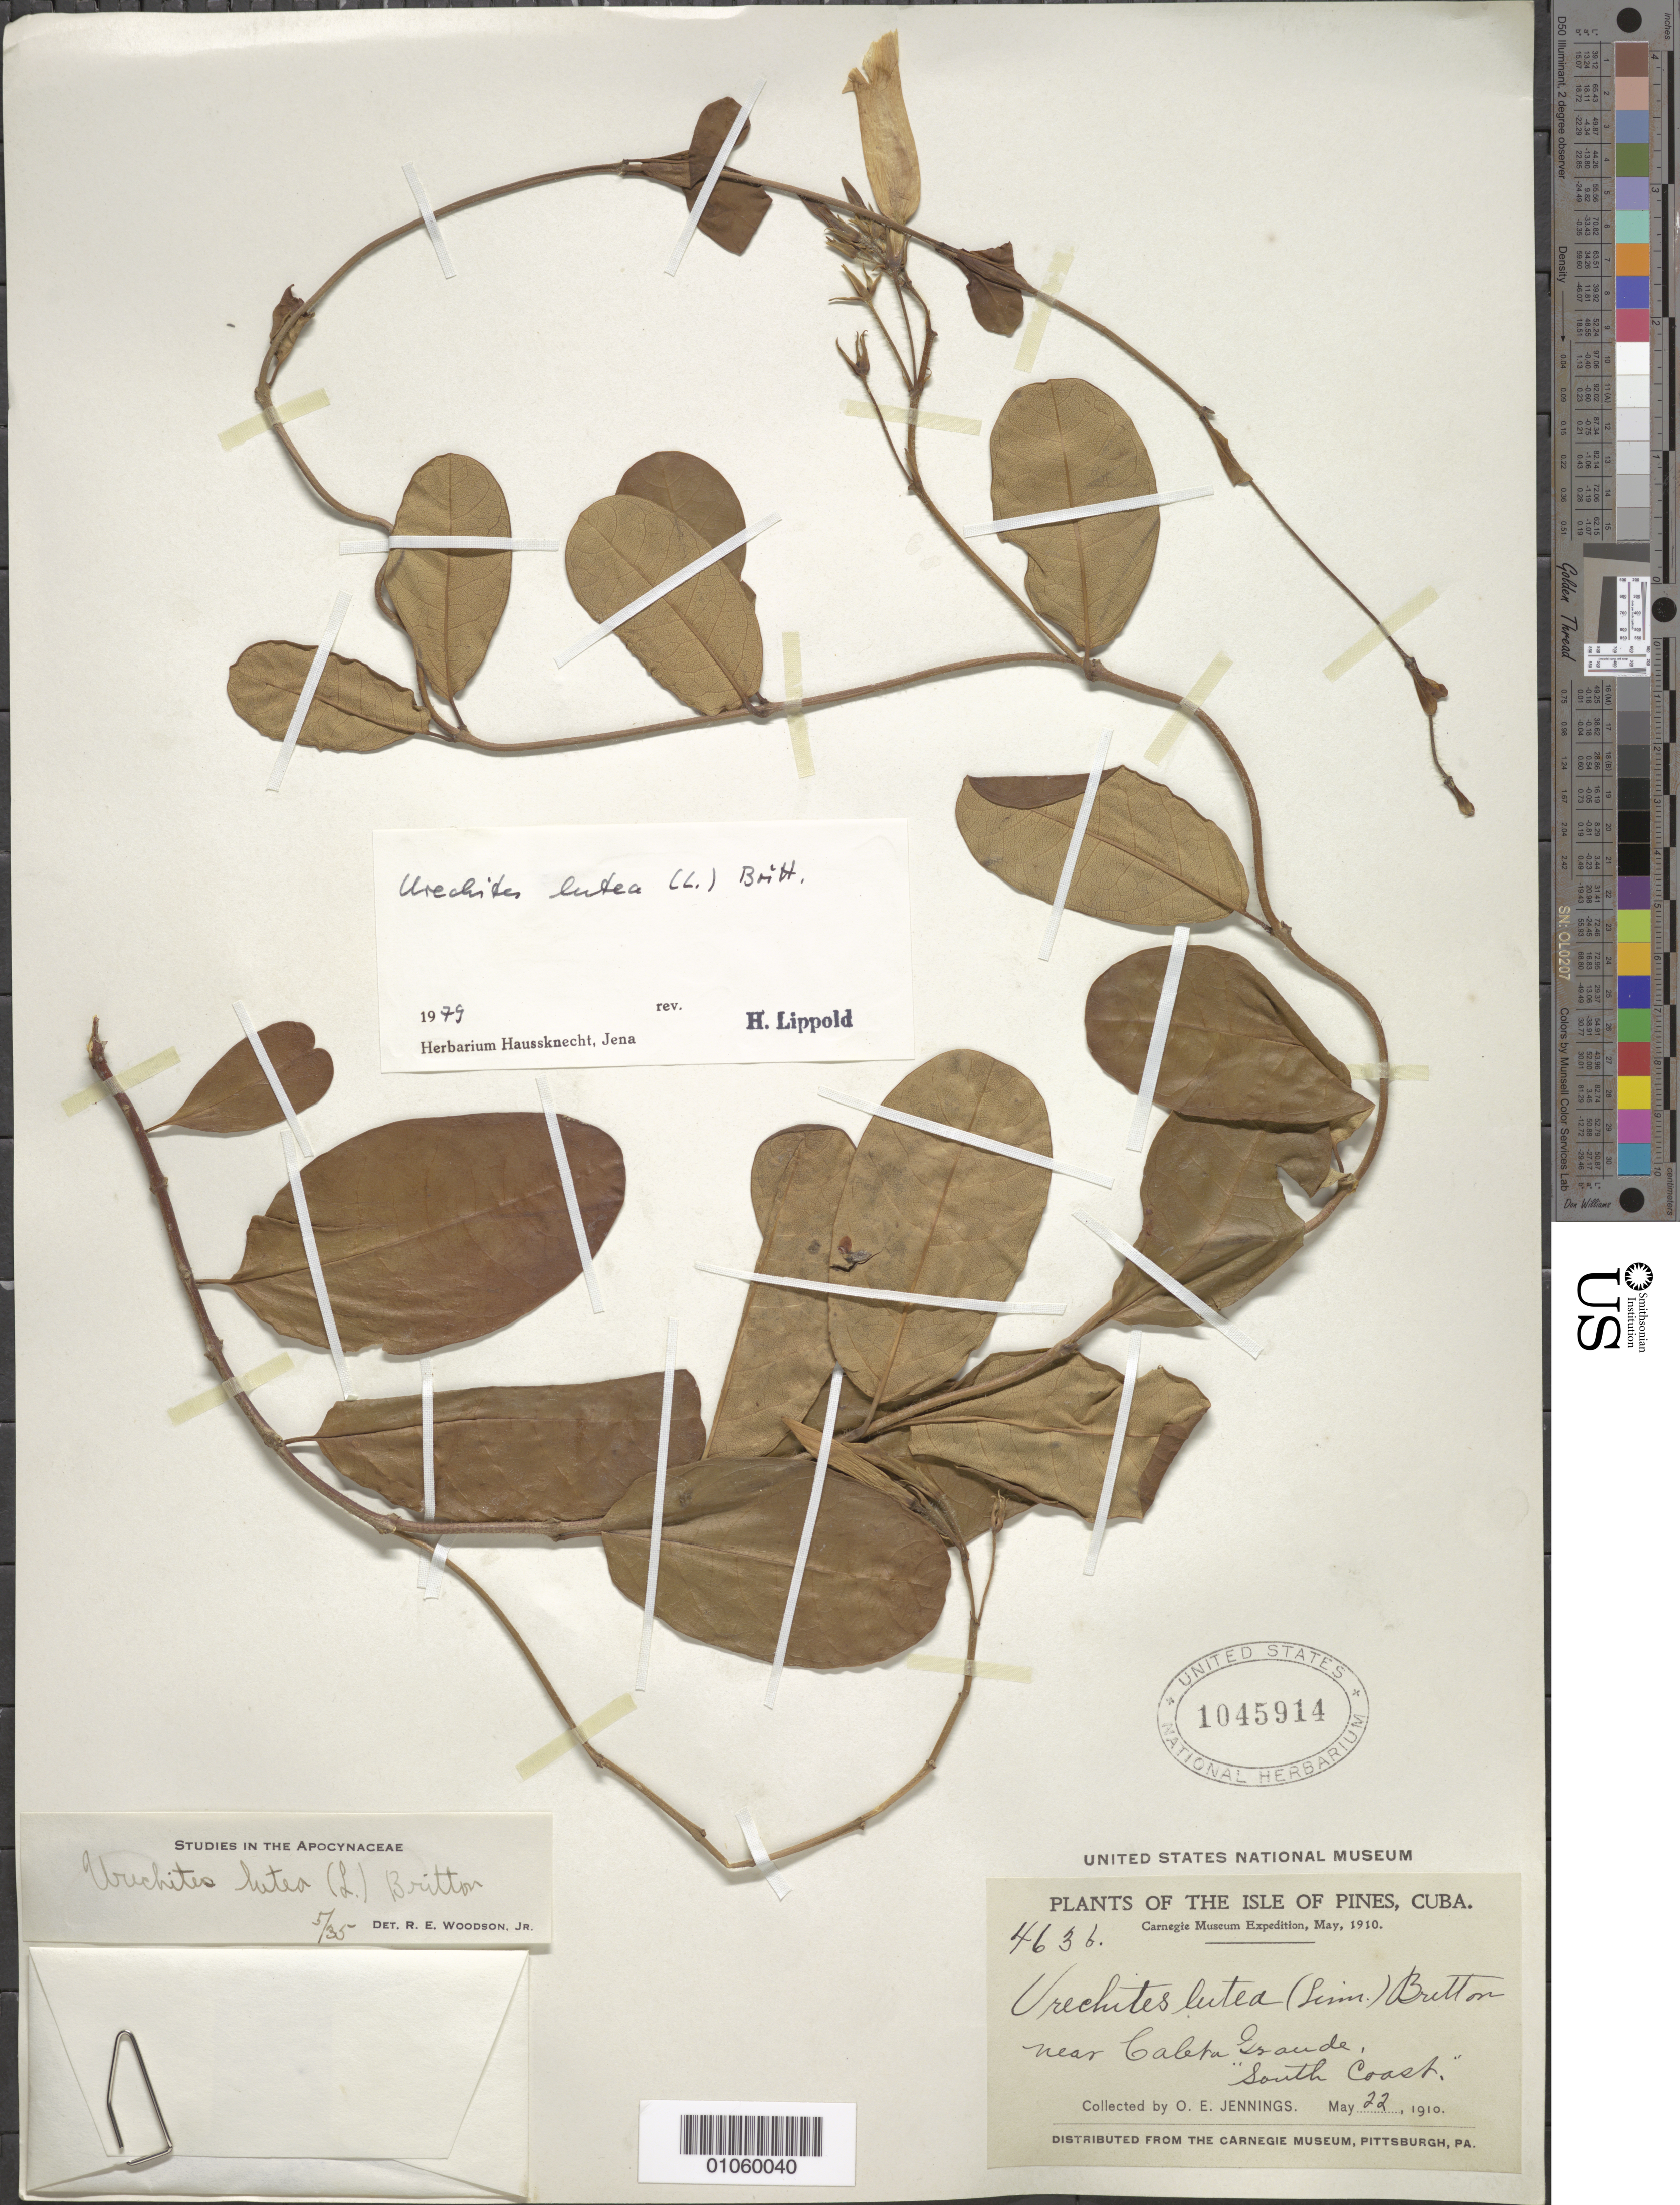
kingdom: Plantae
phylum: Tracheophyta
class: Magnoliopsida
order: Gentianales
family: Apocynaceae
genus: Urechites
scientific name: Urechites lutea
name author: (L.) Britton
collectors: O. E. Jennings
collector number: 463b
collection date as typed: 22 May 1910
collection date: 1910-05-22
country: Cuba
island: Isla de la Juventud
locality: Isle of Pines, Near Caleta Grande; "South Coast"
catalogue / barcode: US 1045914